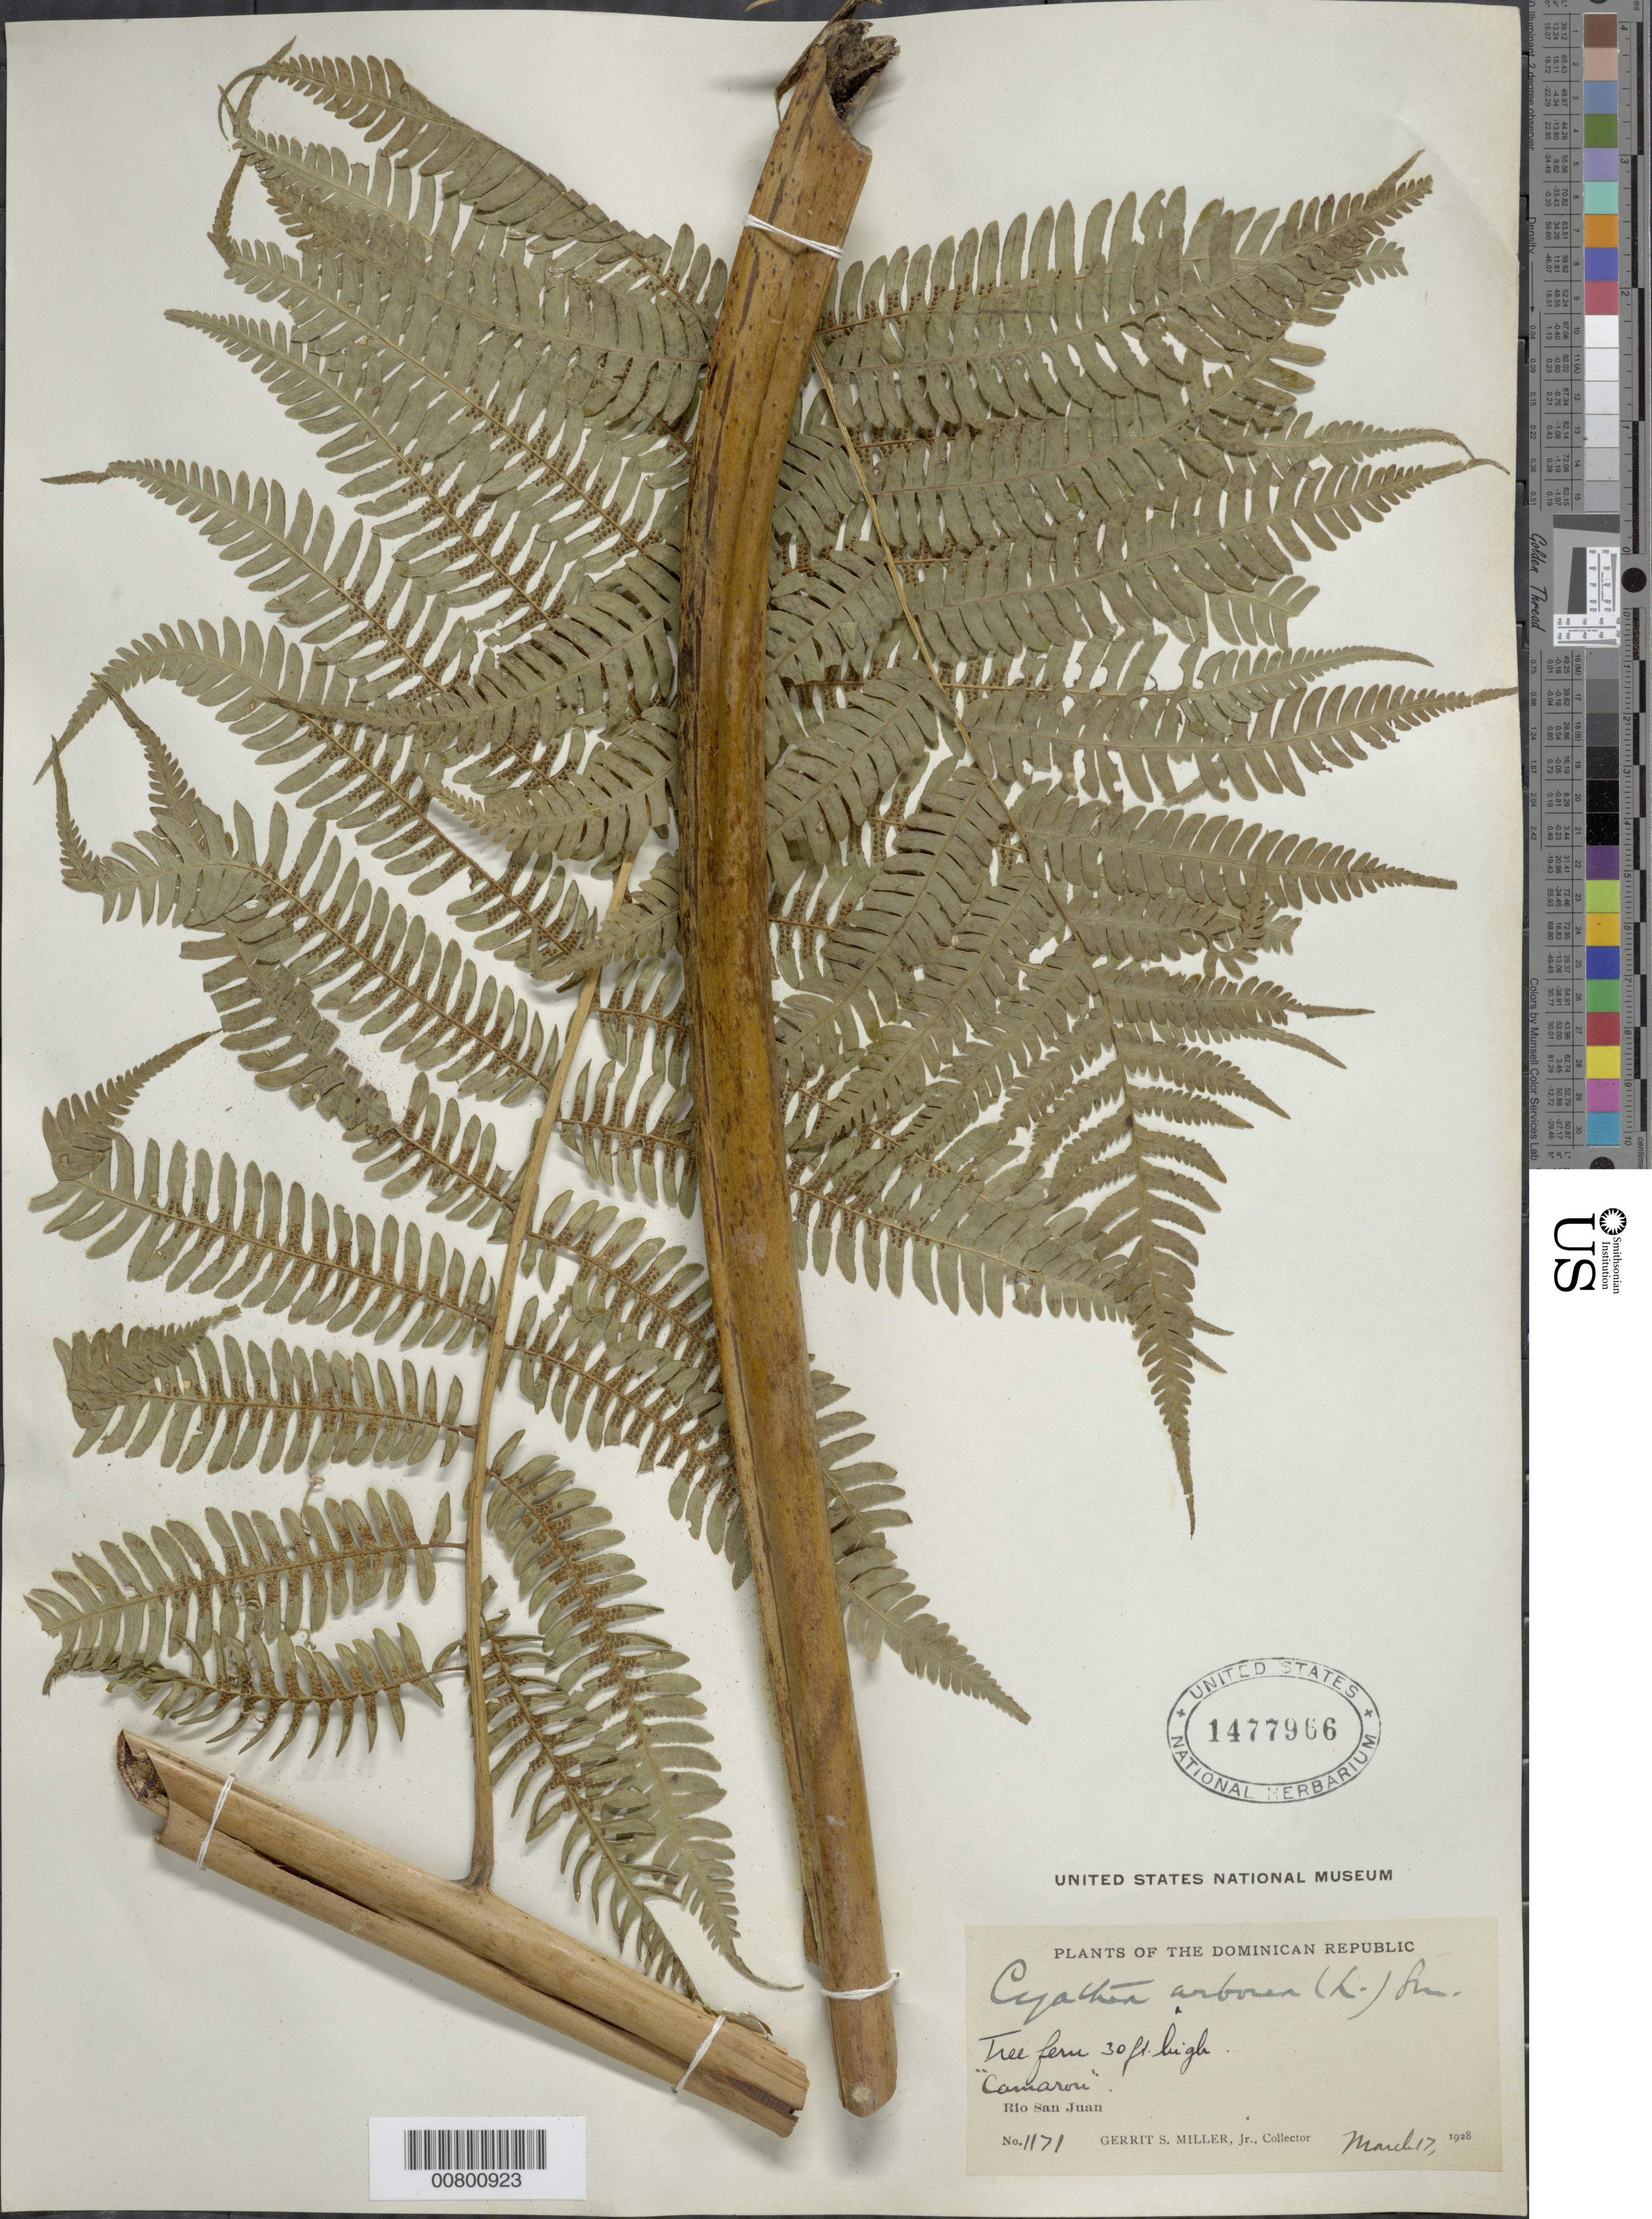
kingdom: Plantae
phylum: Tracheophyta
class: Polypodiopsida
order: Cyatheales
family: Cyatheaceae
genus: Cyathea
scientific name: Cyathea arborea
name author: (L.) Sm.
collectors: G. S. Miller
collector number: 1171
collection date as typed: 17 Mar 1928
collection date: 1928-03-17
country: Dominican Republic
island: Hispaniola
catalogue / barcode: US 1477966